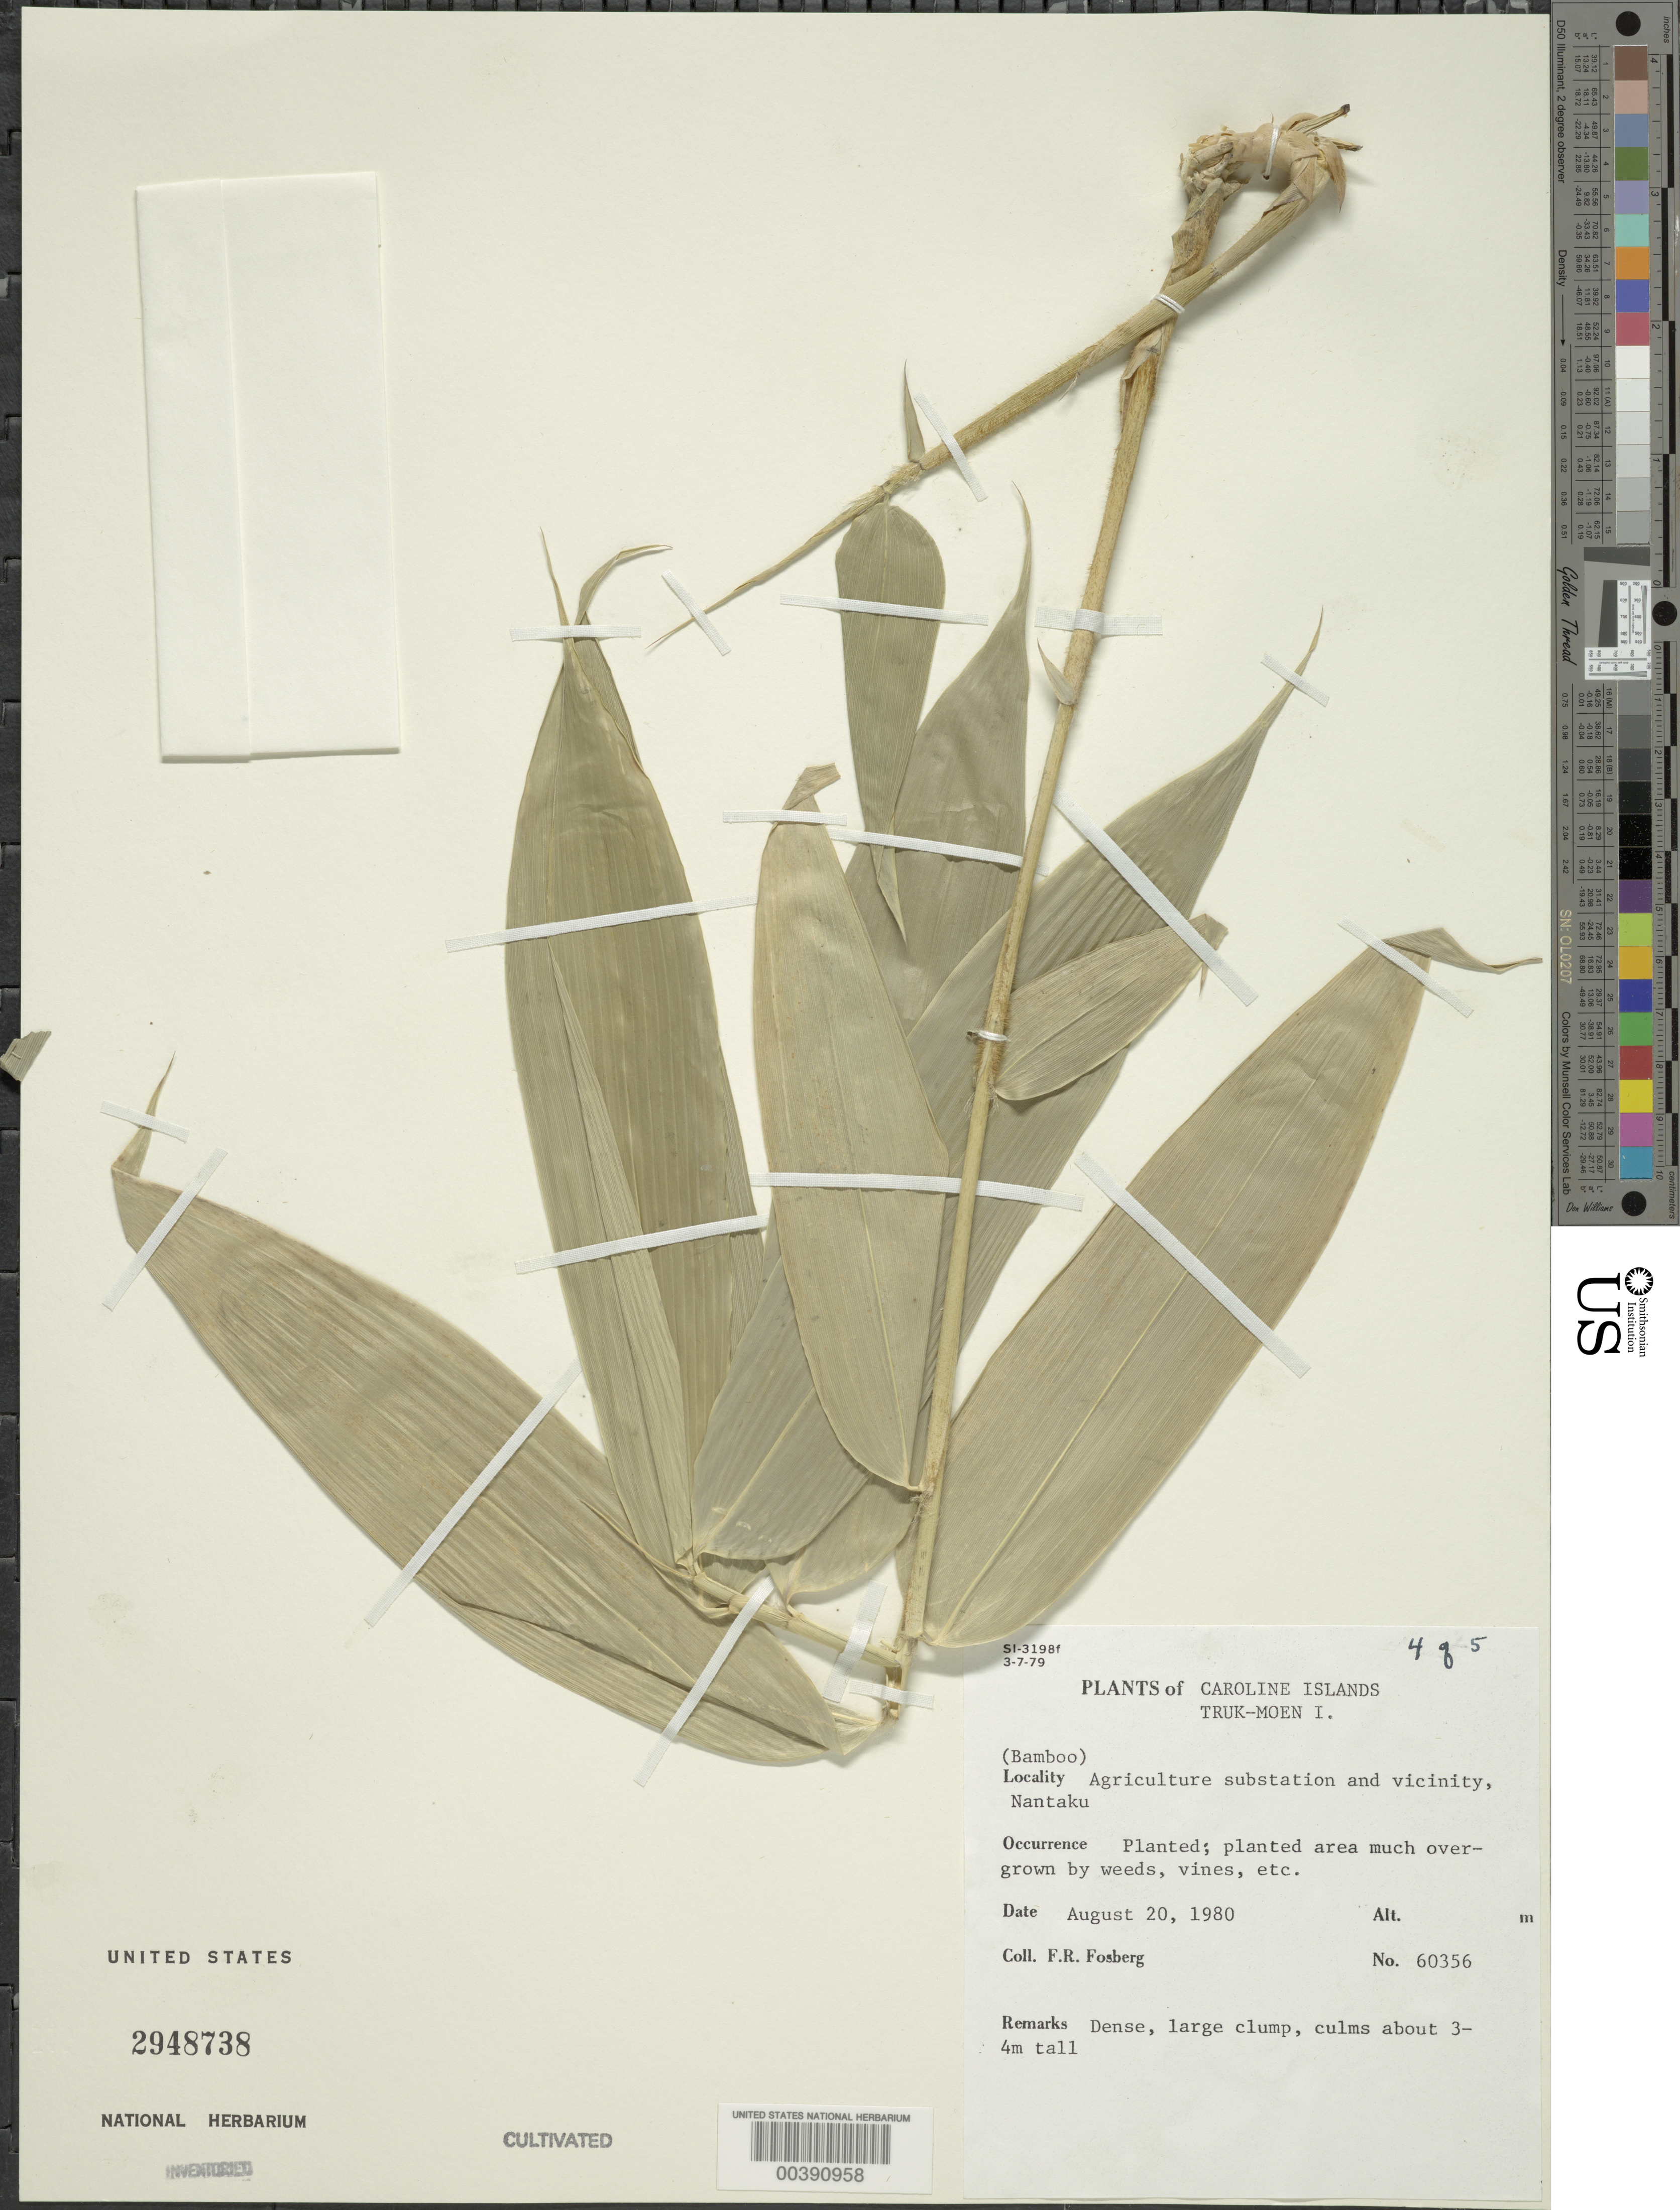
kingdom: Plantae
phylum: Tracheophyta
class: Liliopsida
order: Poales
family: Poaceae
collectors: F. R. Fosberg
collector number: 60356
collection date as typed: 20 Aug 1980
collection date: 1980-08-20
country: Micronesia, Federated States of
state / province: Truk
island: Moen [Wono]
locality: Truk-moen isl., agric. substation, "caroline islands". [Weno Island = Moen Island.]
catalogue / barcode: US 2948738